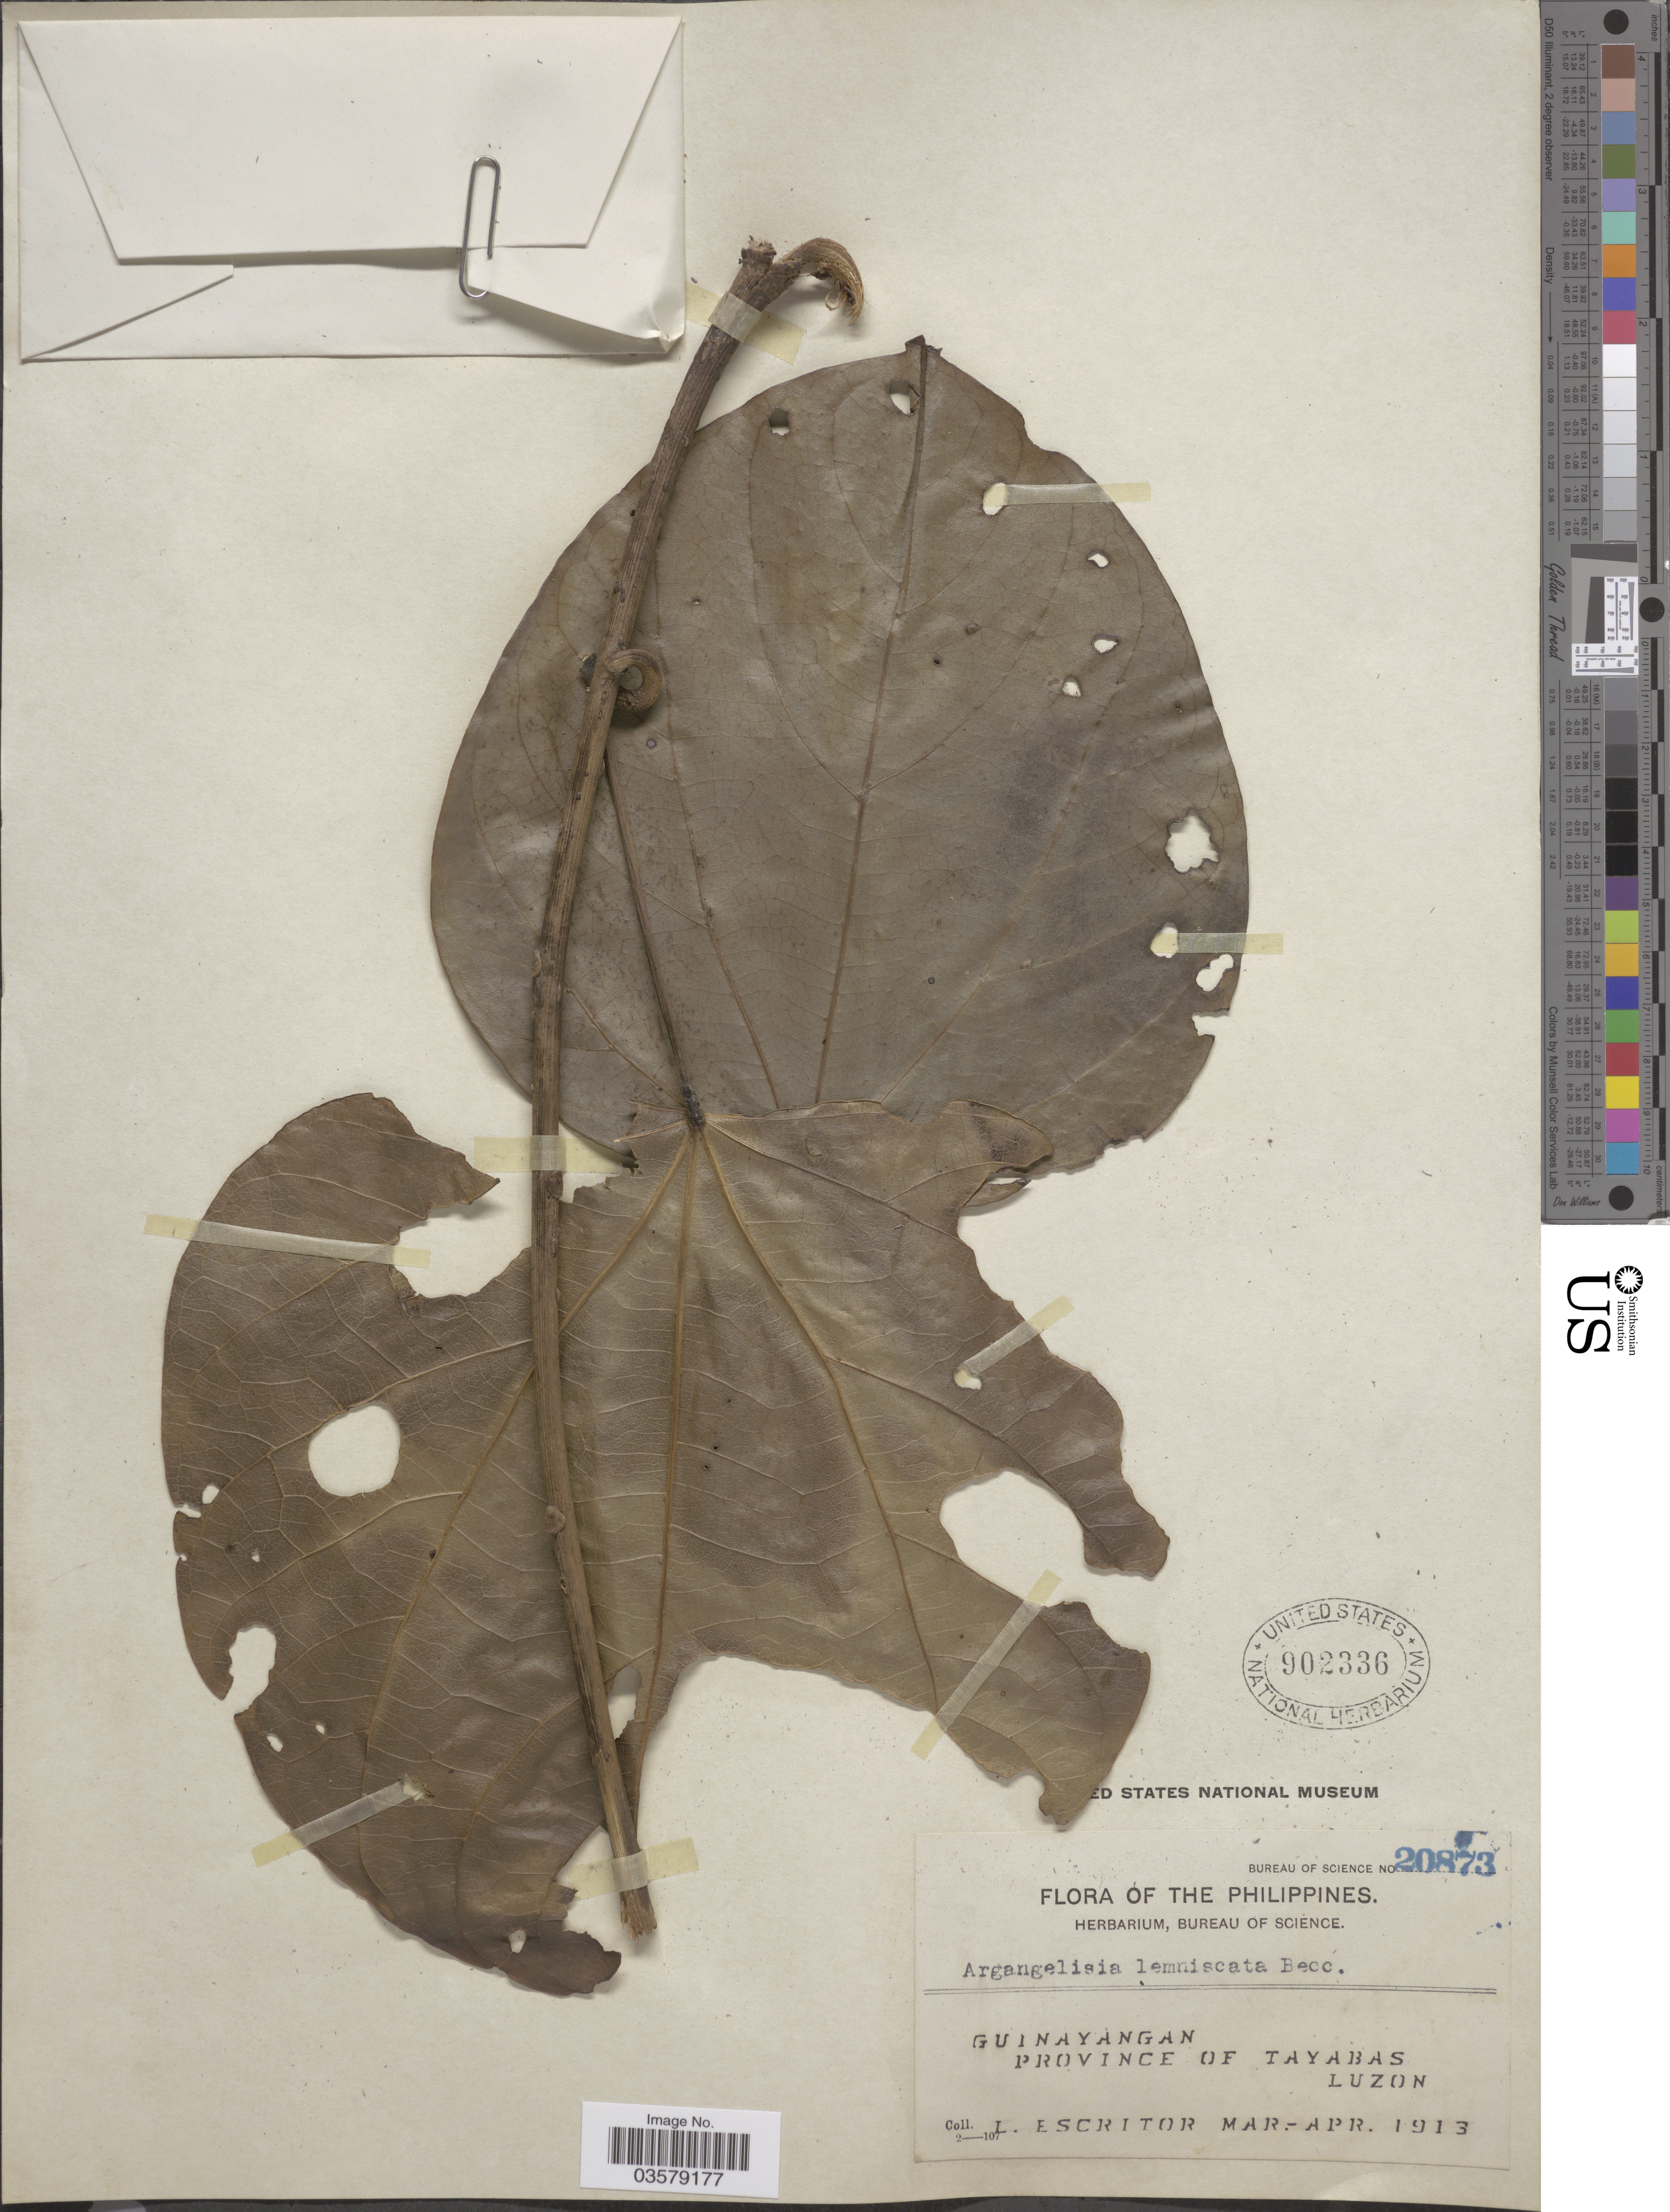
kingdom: Plantae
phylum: Tracheophyta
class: Magnoliopsida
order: Ranunculales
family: Menispermaceae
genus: Arcangelisia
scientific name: Arcangelisia flava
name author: (L.) Merr.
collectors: L. Escritor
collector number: Bureau of Science 20873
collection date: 1913-03/1913-04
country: Philippines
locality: Guinayangan, Province of Tayabas, Luzon.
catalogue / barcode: US 902336